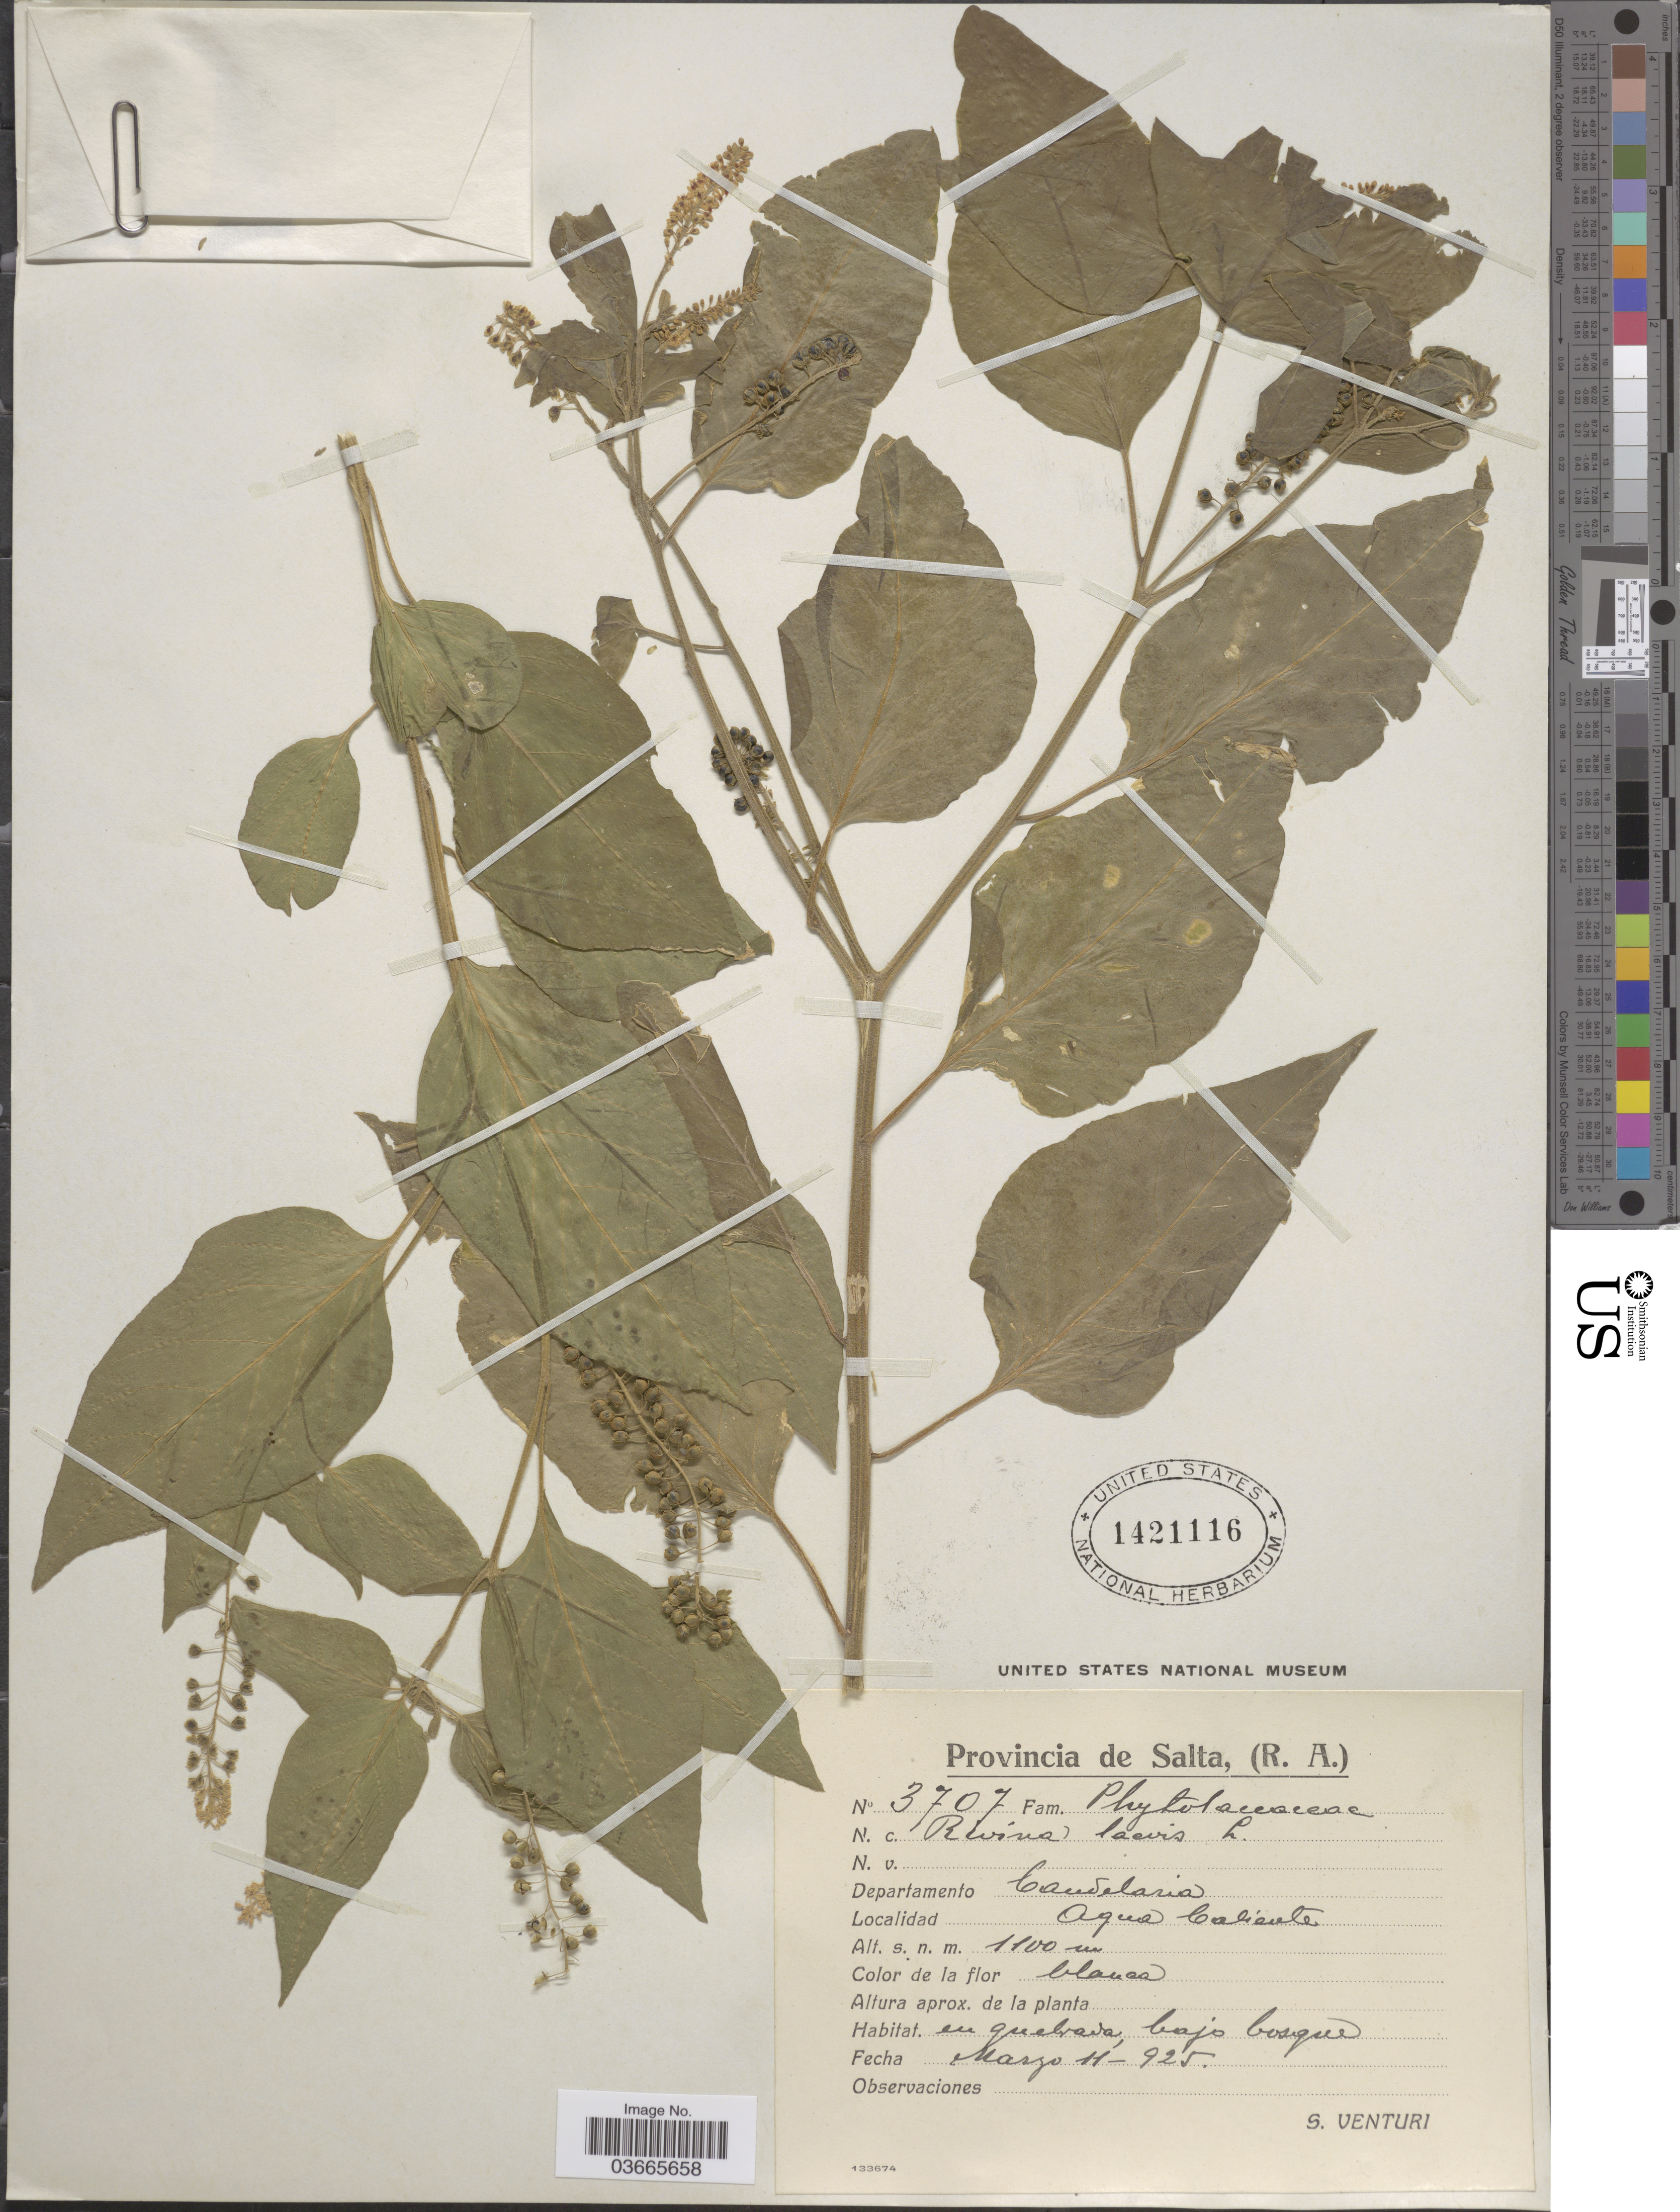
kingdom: Plantae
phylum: Tracheophyta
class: Magnoliopsida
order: Caryophyllales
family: Phytolaccaceae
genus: Rivina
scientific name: Rivina humilis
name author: L.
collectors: S. Venturi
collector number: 3707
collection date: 1925-03-11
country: Argentina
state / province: Salta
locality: Departamento Candelaria. Agua Caliente.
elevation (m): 1100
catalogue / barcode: US 1421116